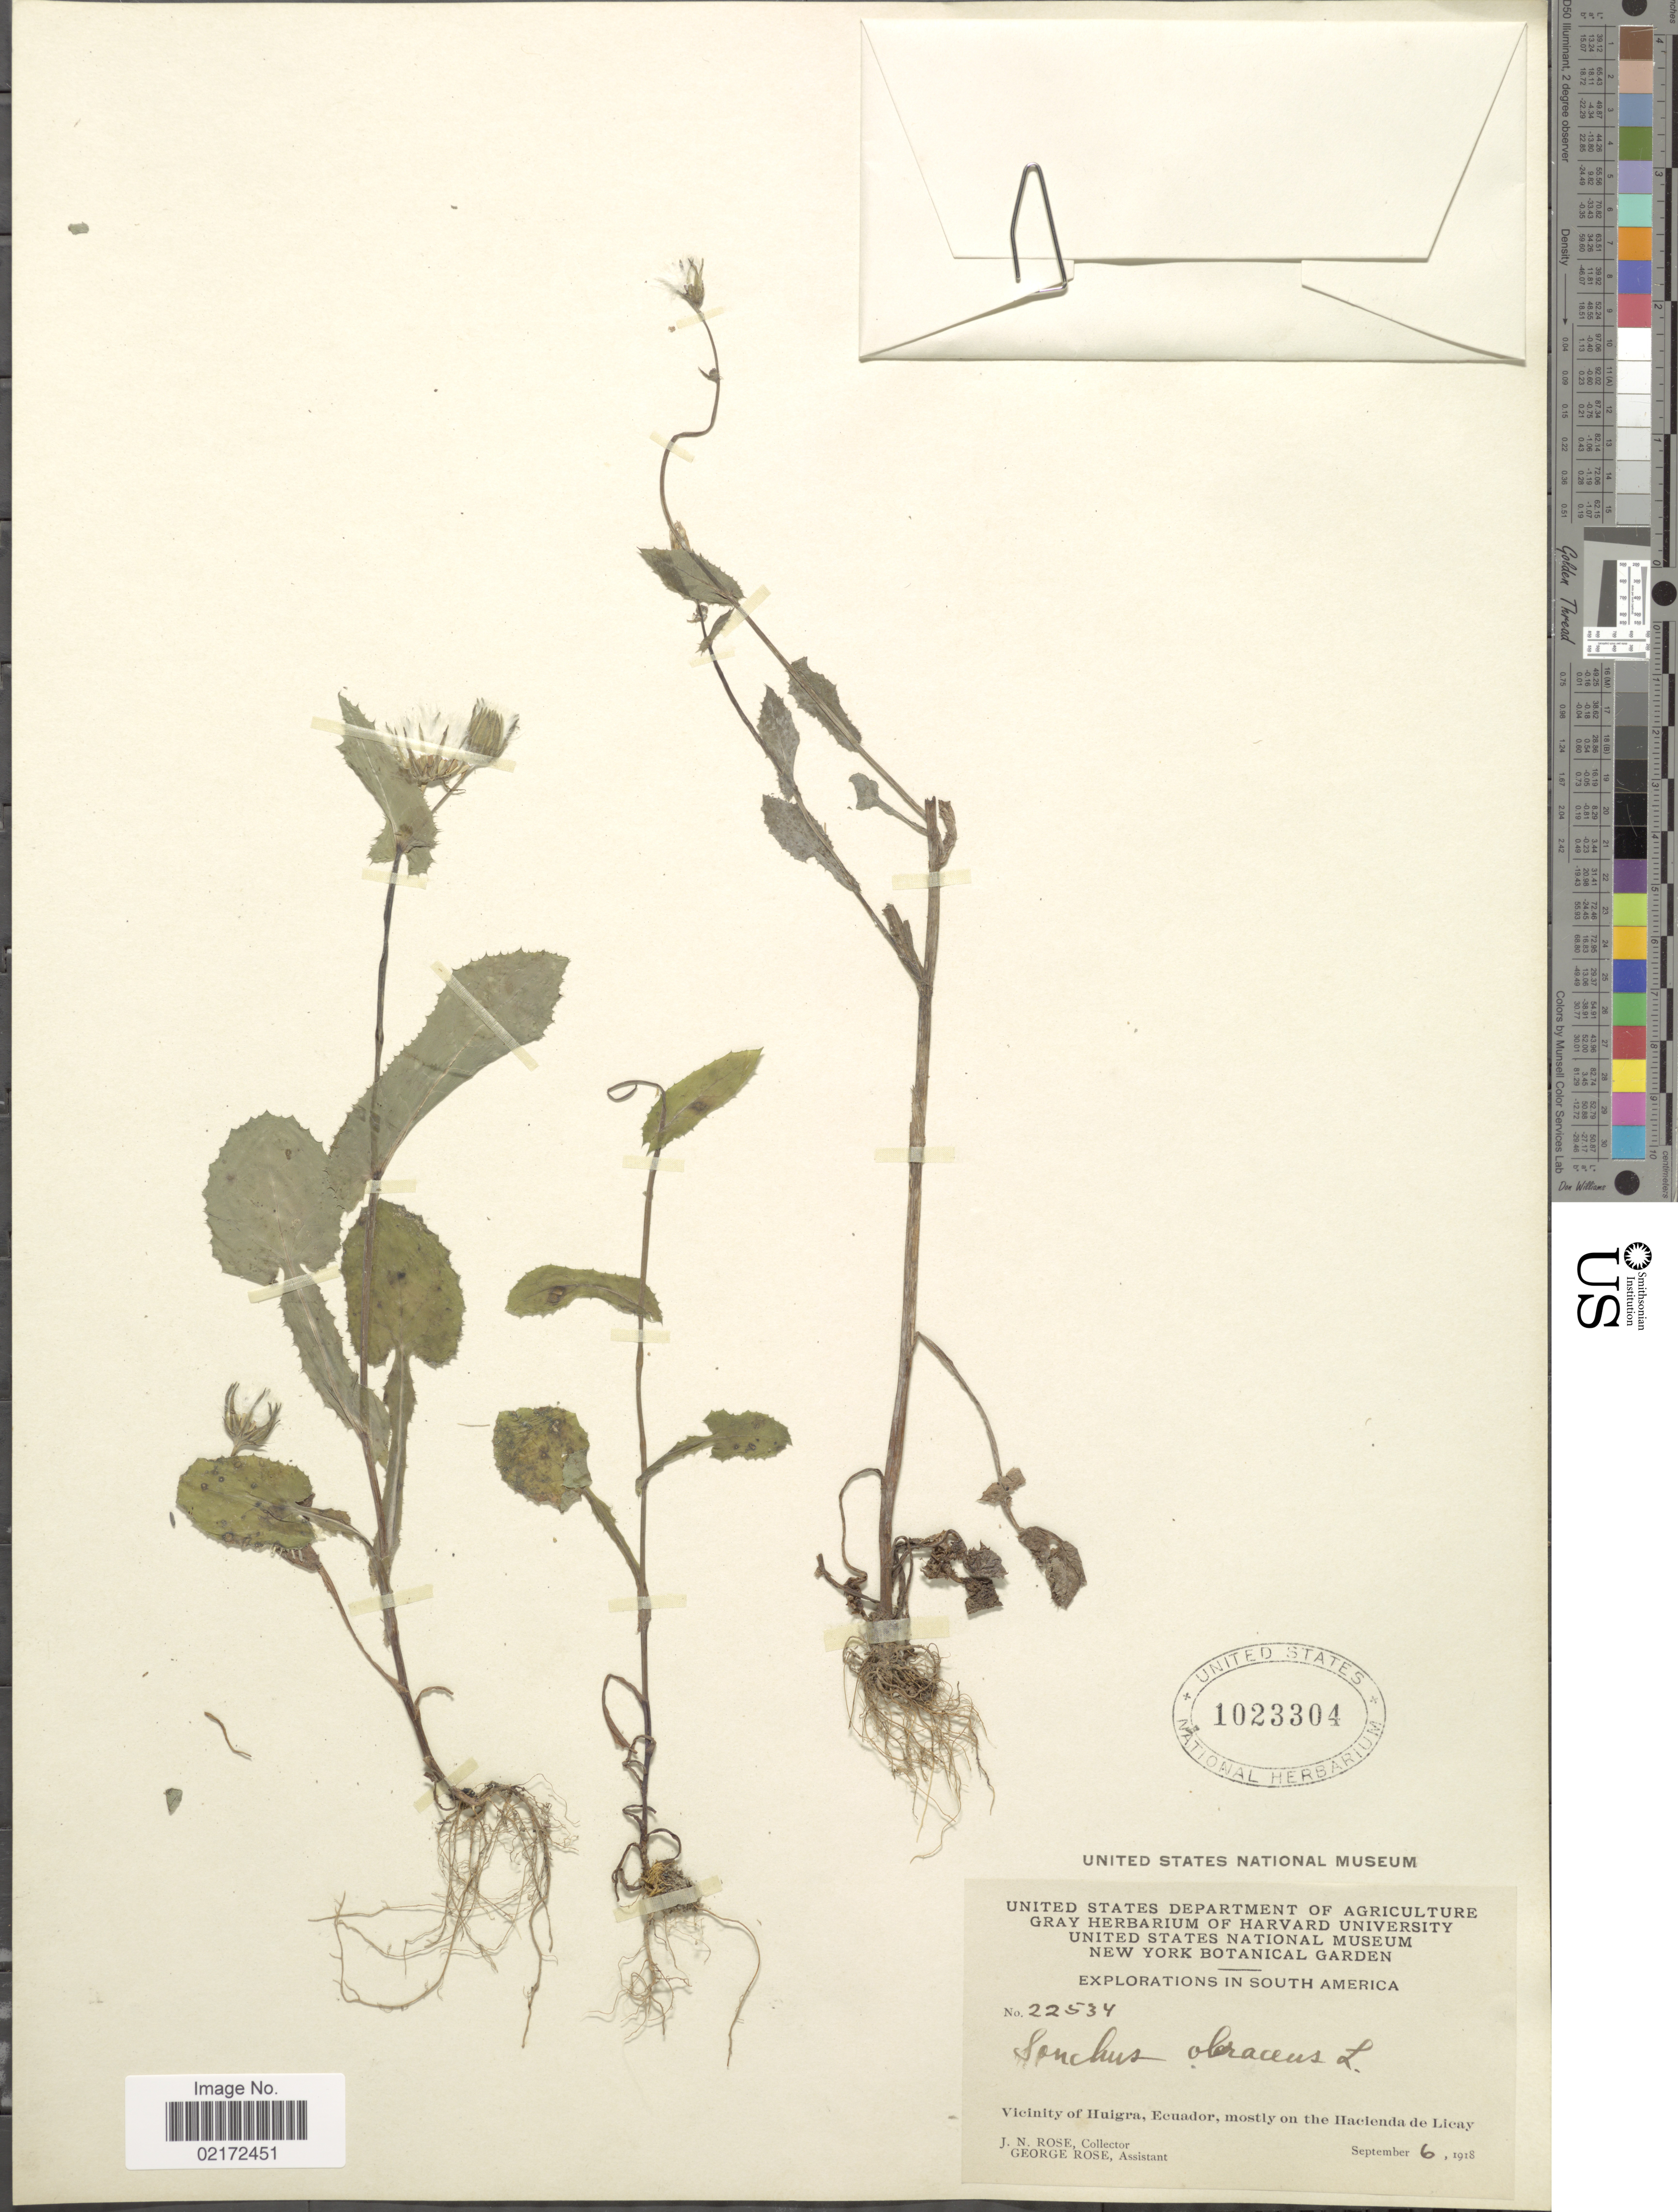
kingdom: Plantae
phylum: Tracheophyta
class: Magnoliopsida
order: Asterales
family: Asteraceae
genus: Sonchus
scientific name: Sonchus oleraceus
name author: L.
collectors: J. N. Rose & G. Rose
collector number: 22534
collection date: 1918-09-06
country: Ecuador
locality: Vicinity of Huigra, Ecuador, mostly on the Hacienda de Licay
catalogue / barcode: US 1023304